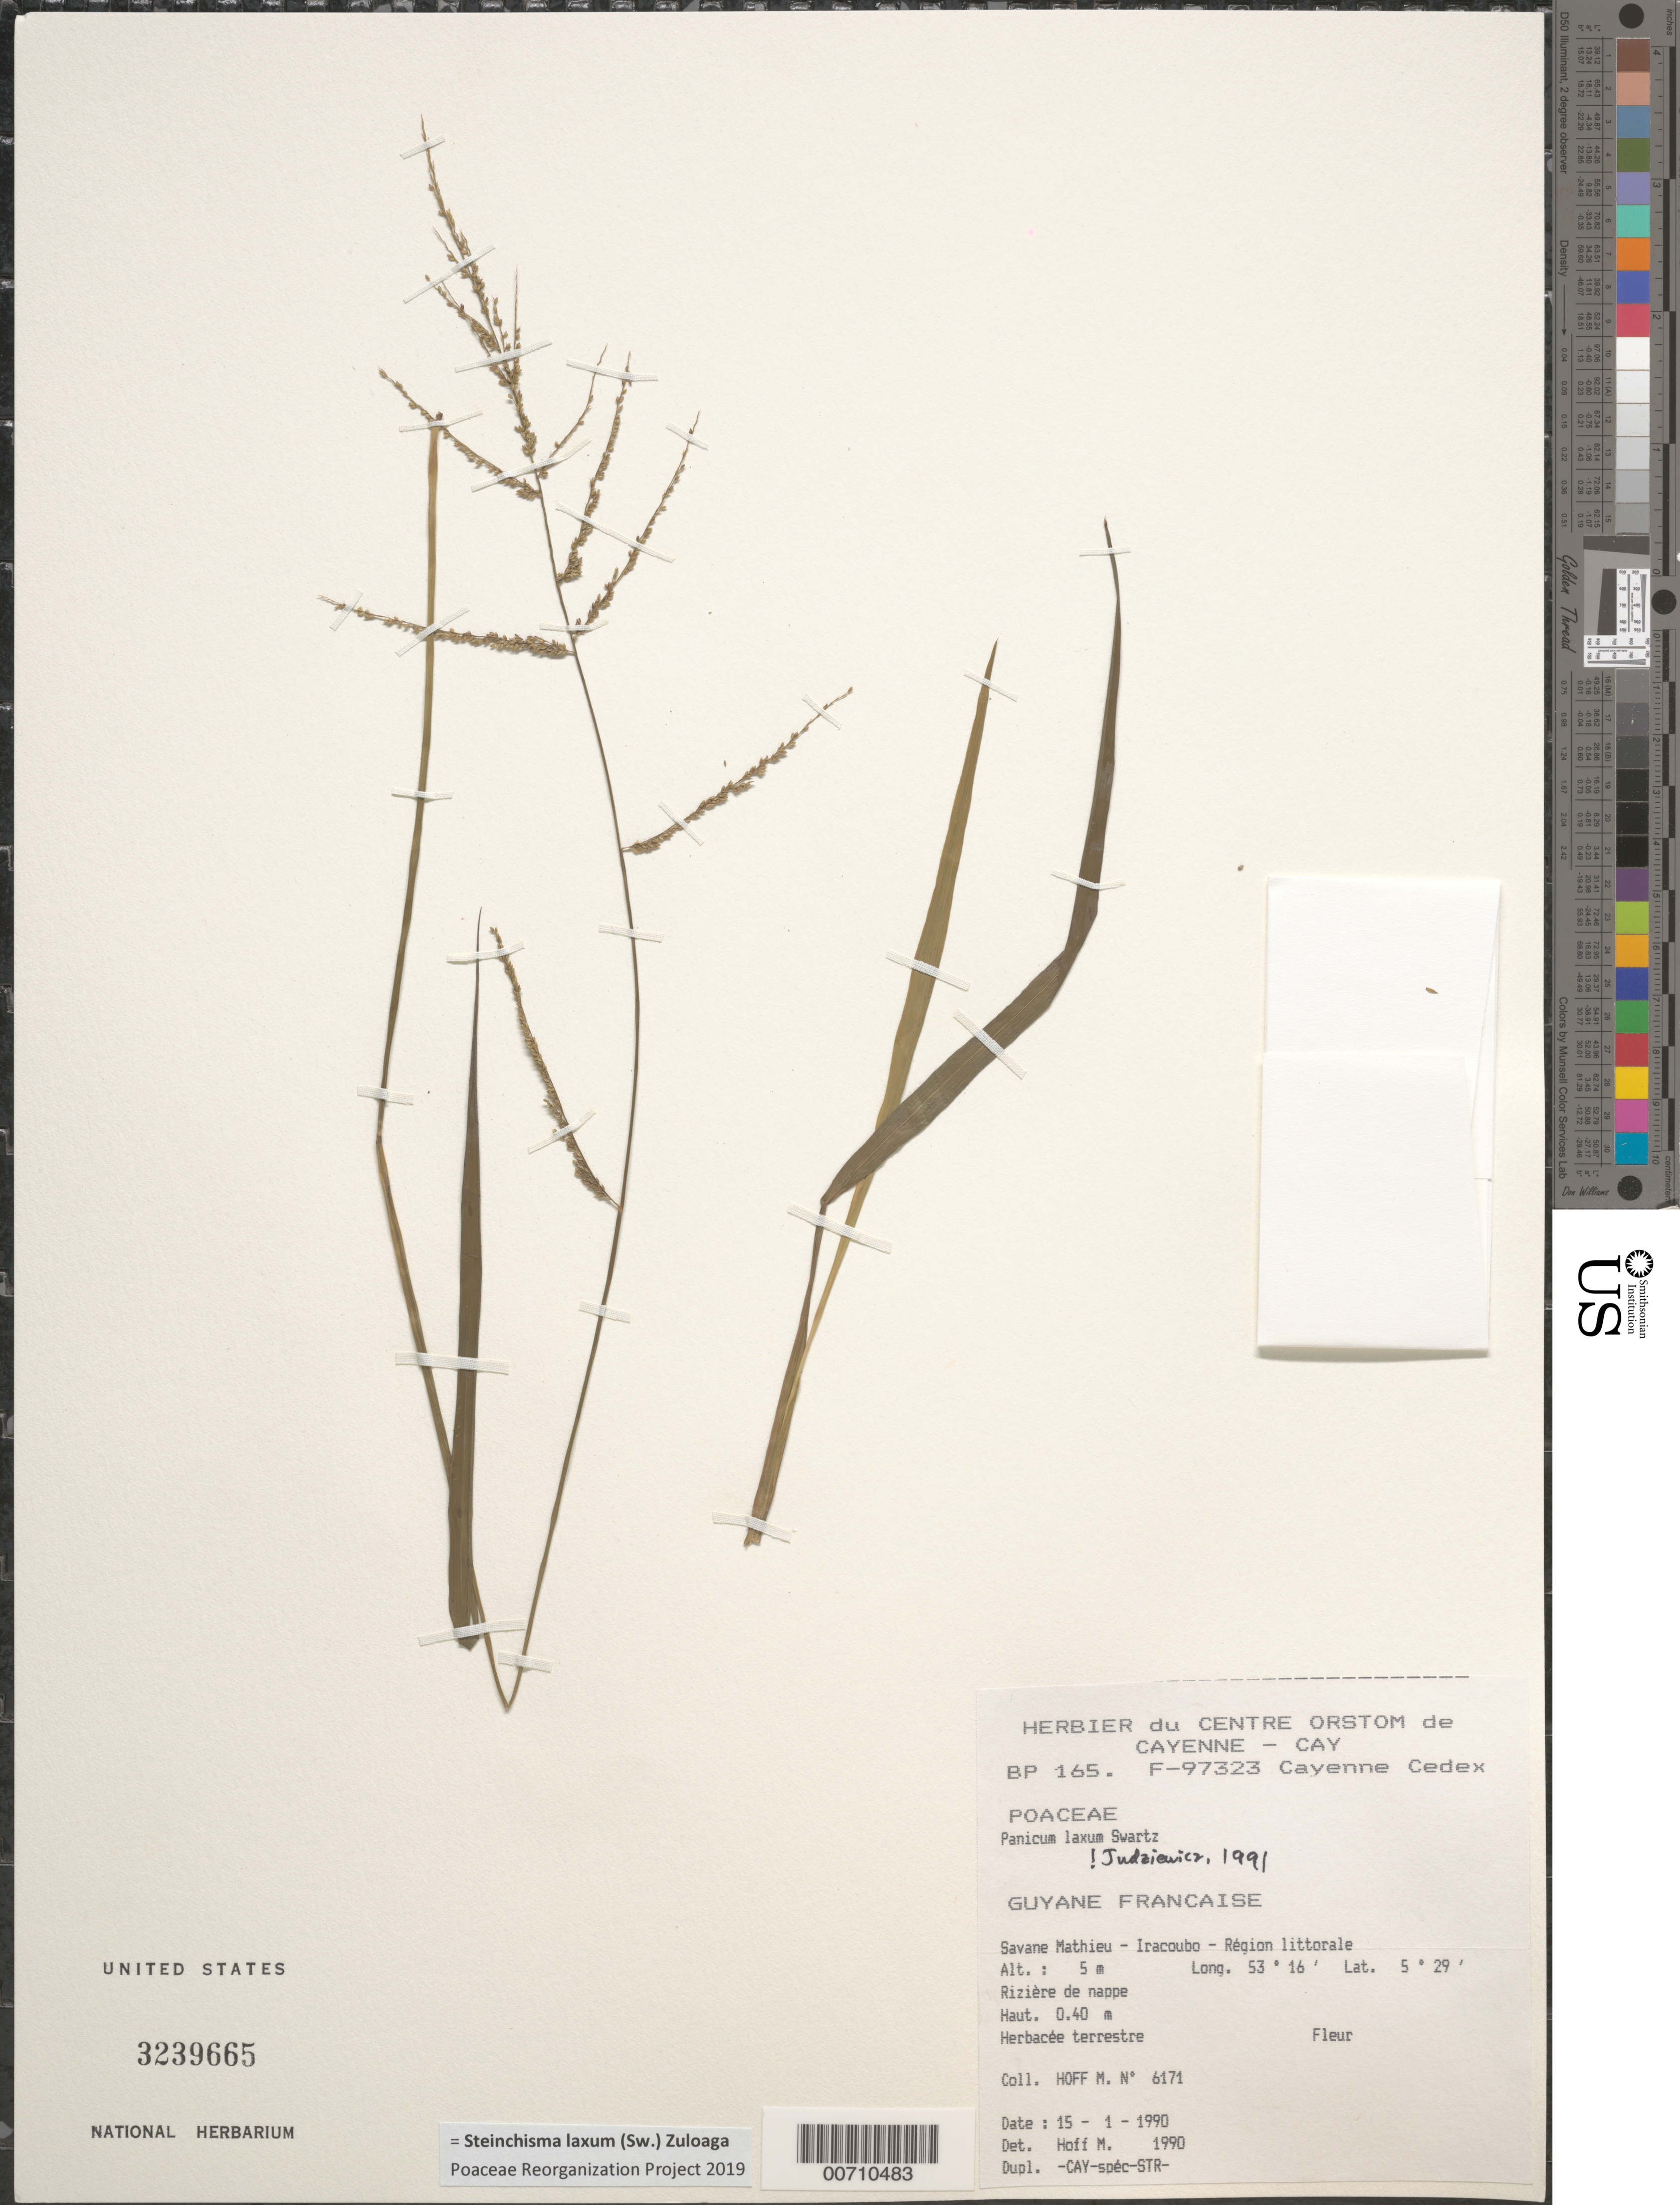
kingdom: Plantae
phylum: Tracheophyta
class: Liliopsida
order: Poales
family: Poaceae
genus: Panicum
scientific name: Panicum laxum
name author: Sw.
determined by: Judziewicz, E. J.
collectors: M. Hoff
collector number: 6171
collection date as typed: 15-Jan-90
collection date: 1990-01-15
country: French Guiana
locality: Savane Mathieu, Iracoubo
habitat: Rizière de nappe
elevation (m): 5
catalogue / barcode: US 3239665